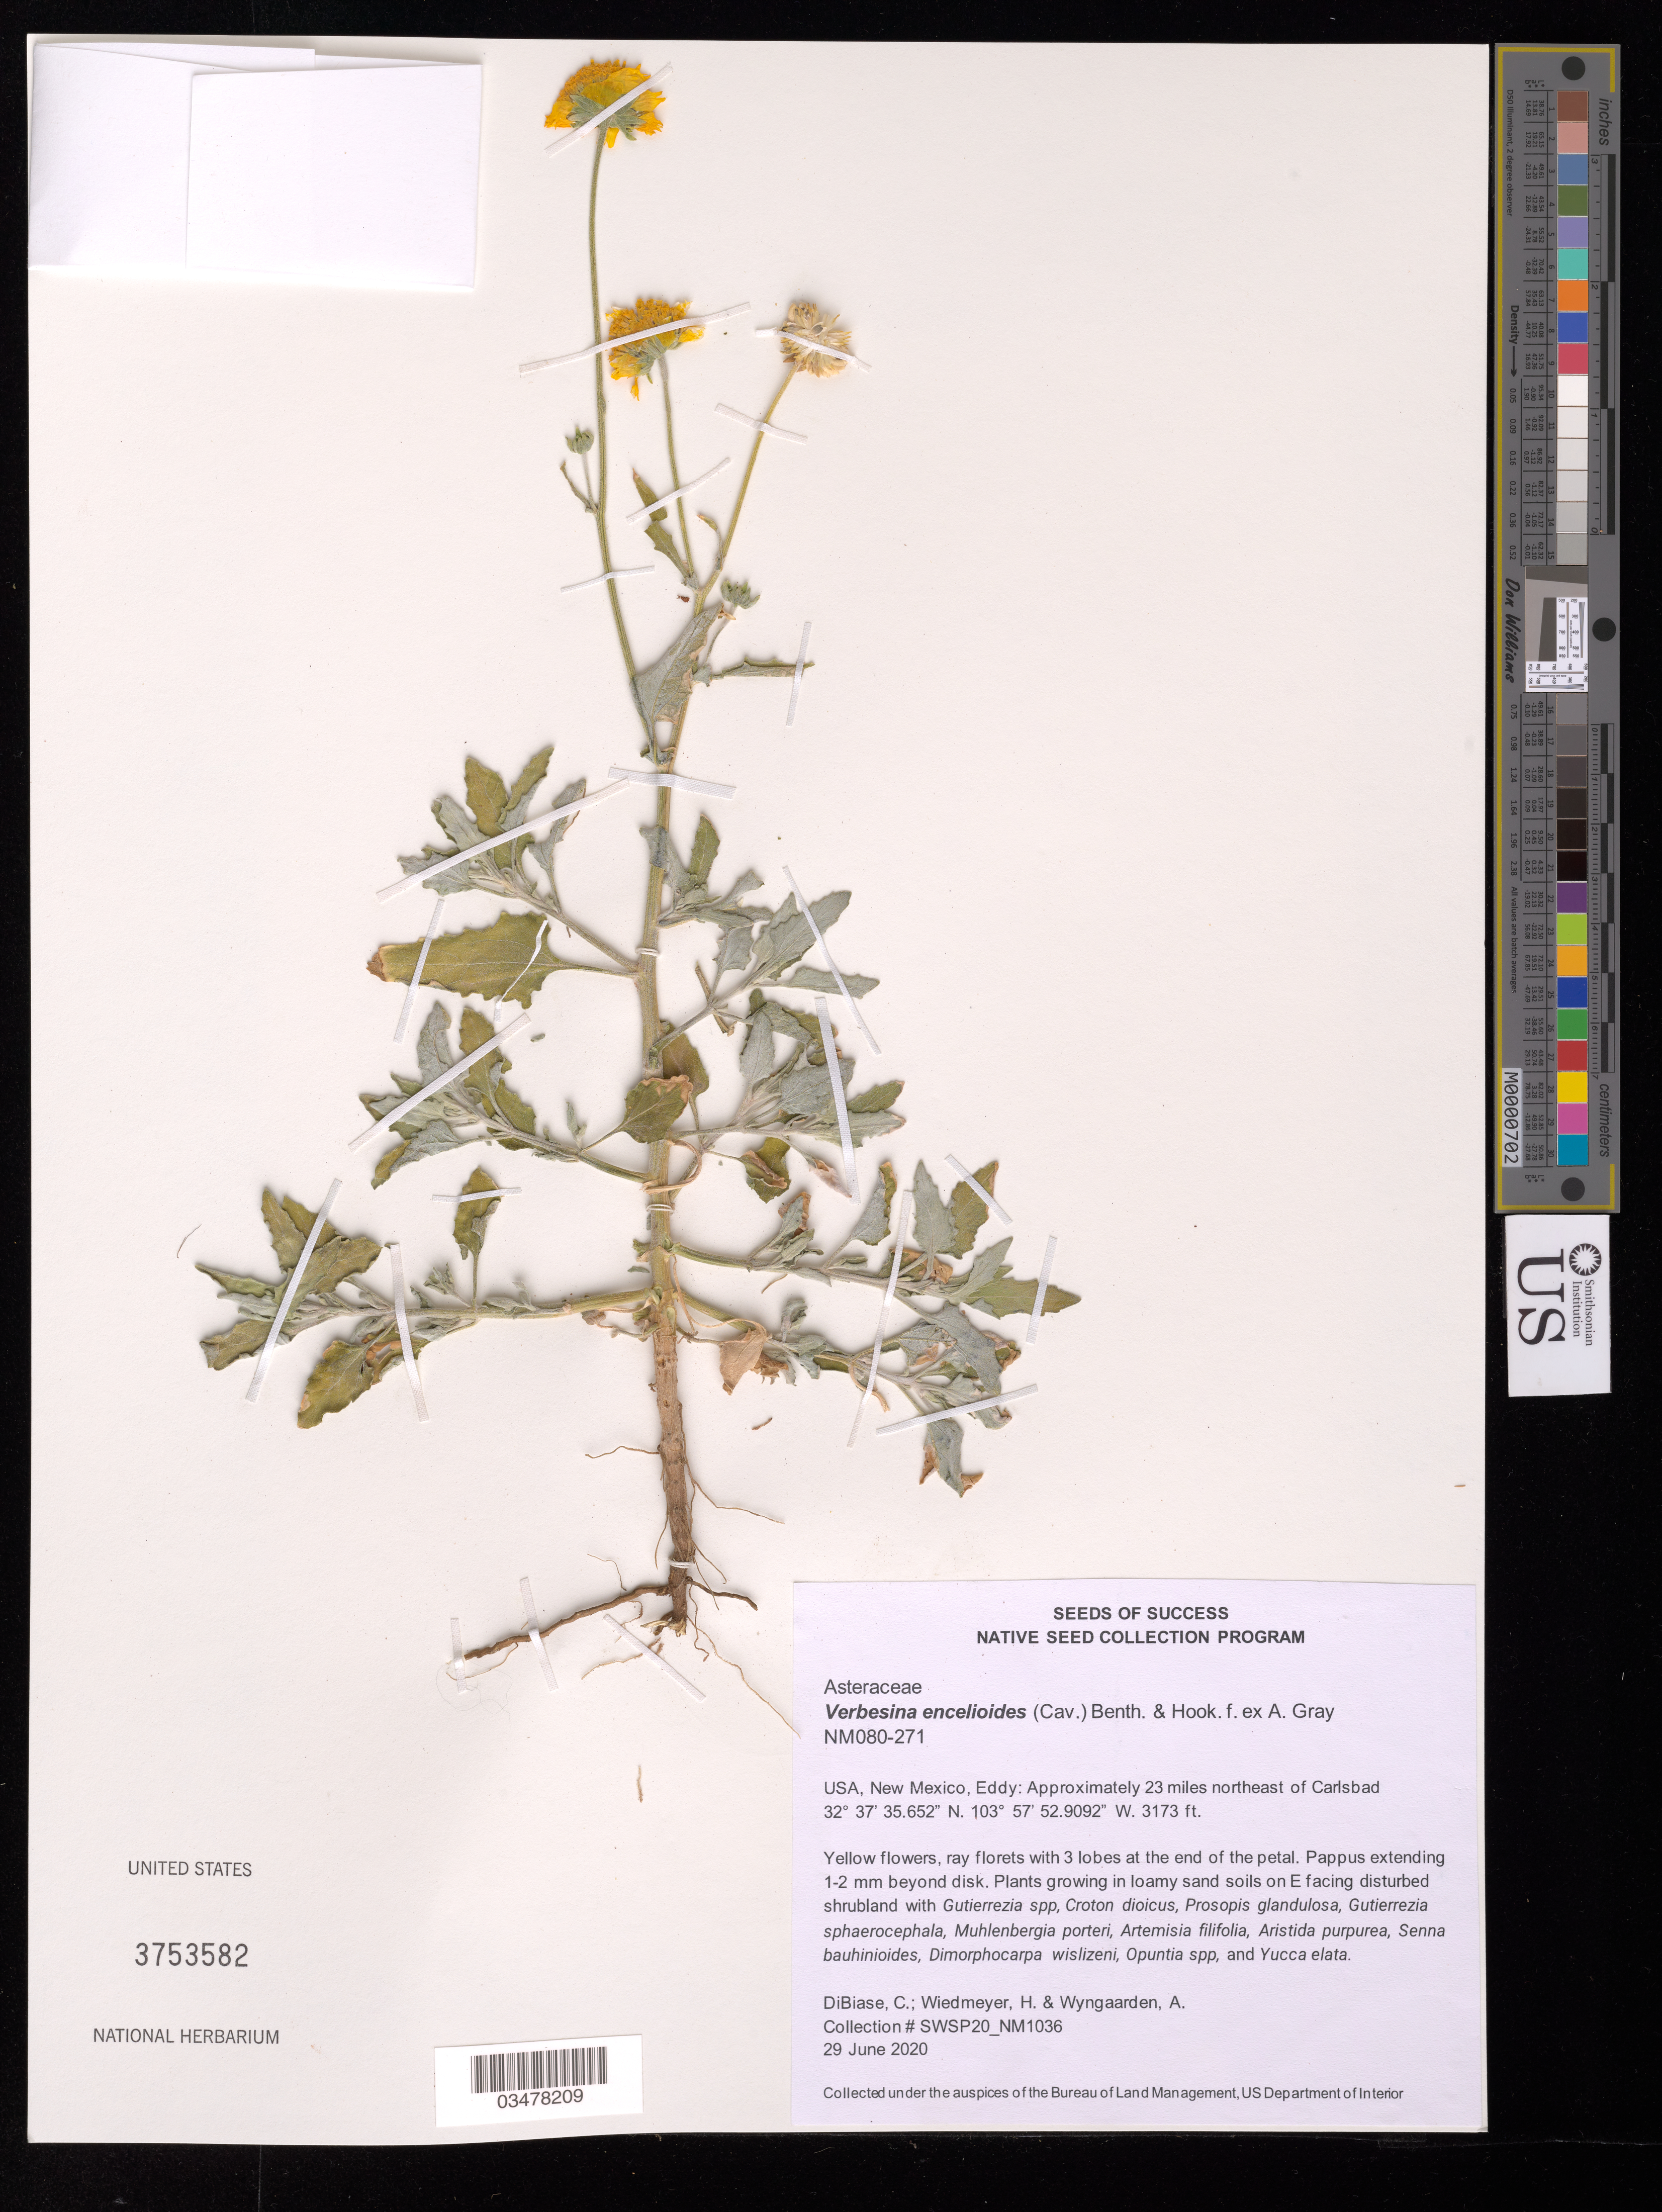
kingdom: Plantae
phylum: Tracheophyta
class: Magnoliopsida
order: Asterales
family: Asteraceae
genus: Verbesina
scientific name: Verbesina encelioides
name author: (Cav.) Benth. & Hook. ex A. Gray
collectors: C. DiBiase, H. Wiedmeyer & A. Wyngaarden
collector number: NM080-271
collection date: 2020-06-29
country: United States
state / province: New Mexico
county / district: Eddy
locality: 23 mi. NE of Carlsbad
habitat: Loamy sand soils. Disturbed shrubland. With Gutierrezia sp., Criton diocus, Artemisia filifolia, etc.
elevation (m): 967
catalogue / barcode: US 3753582